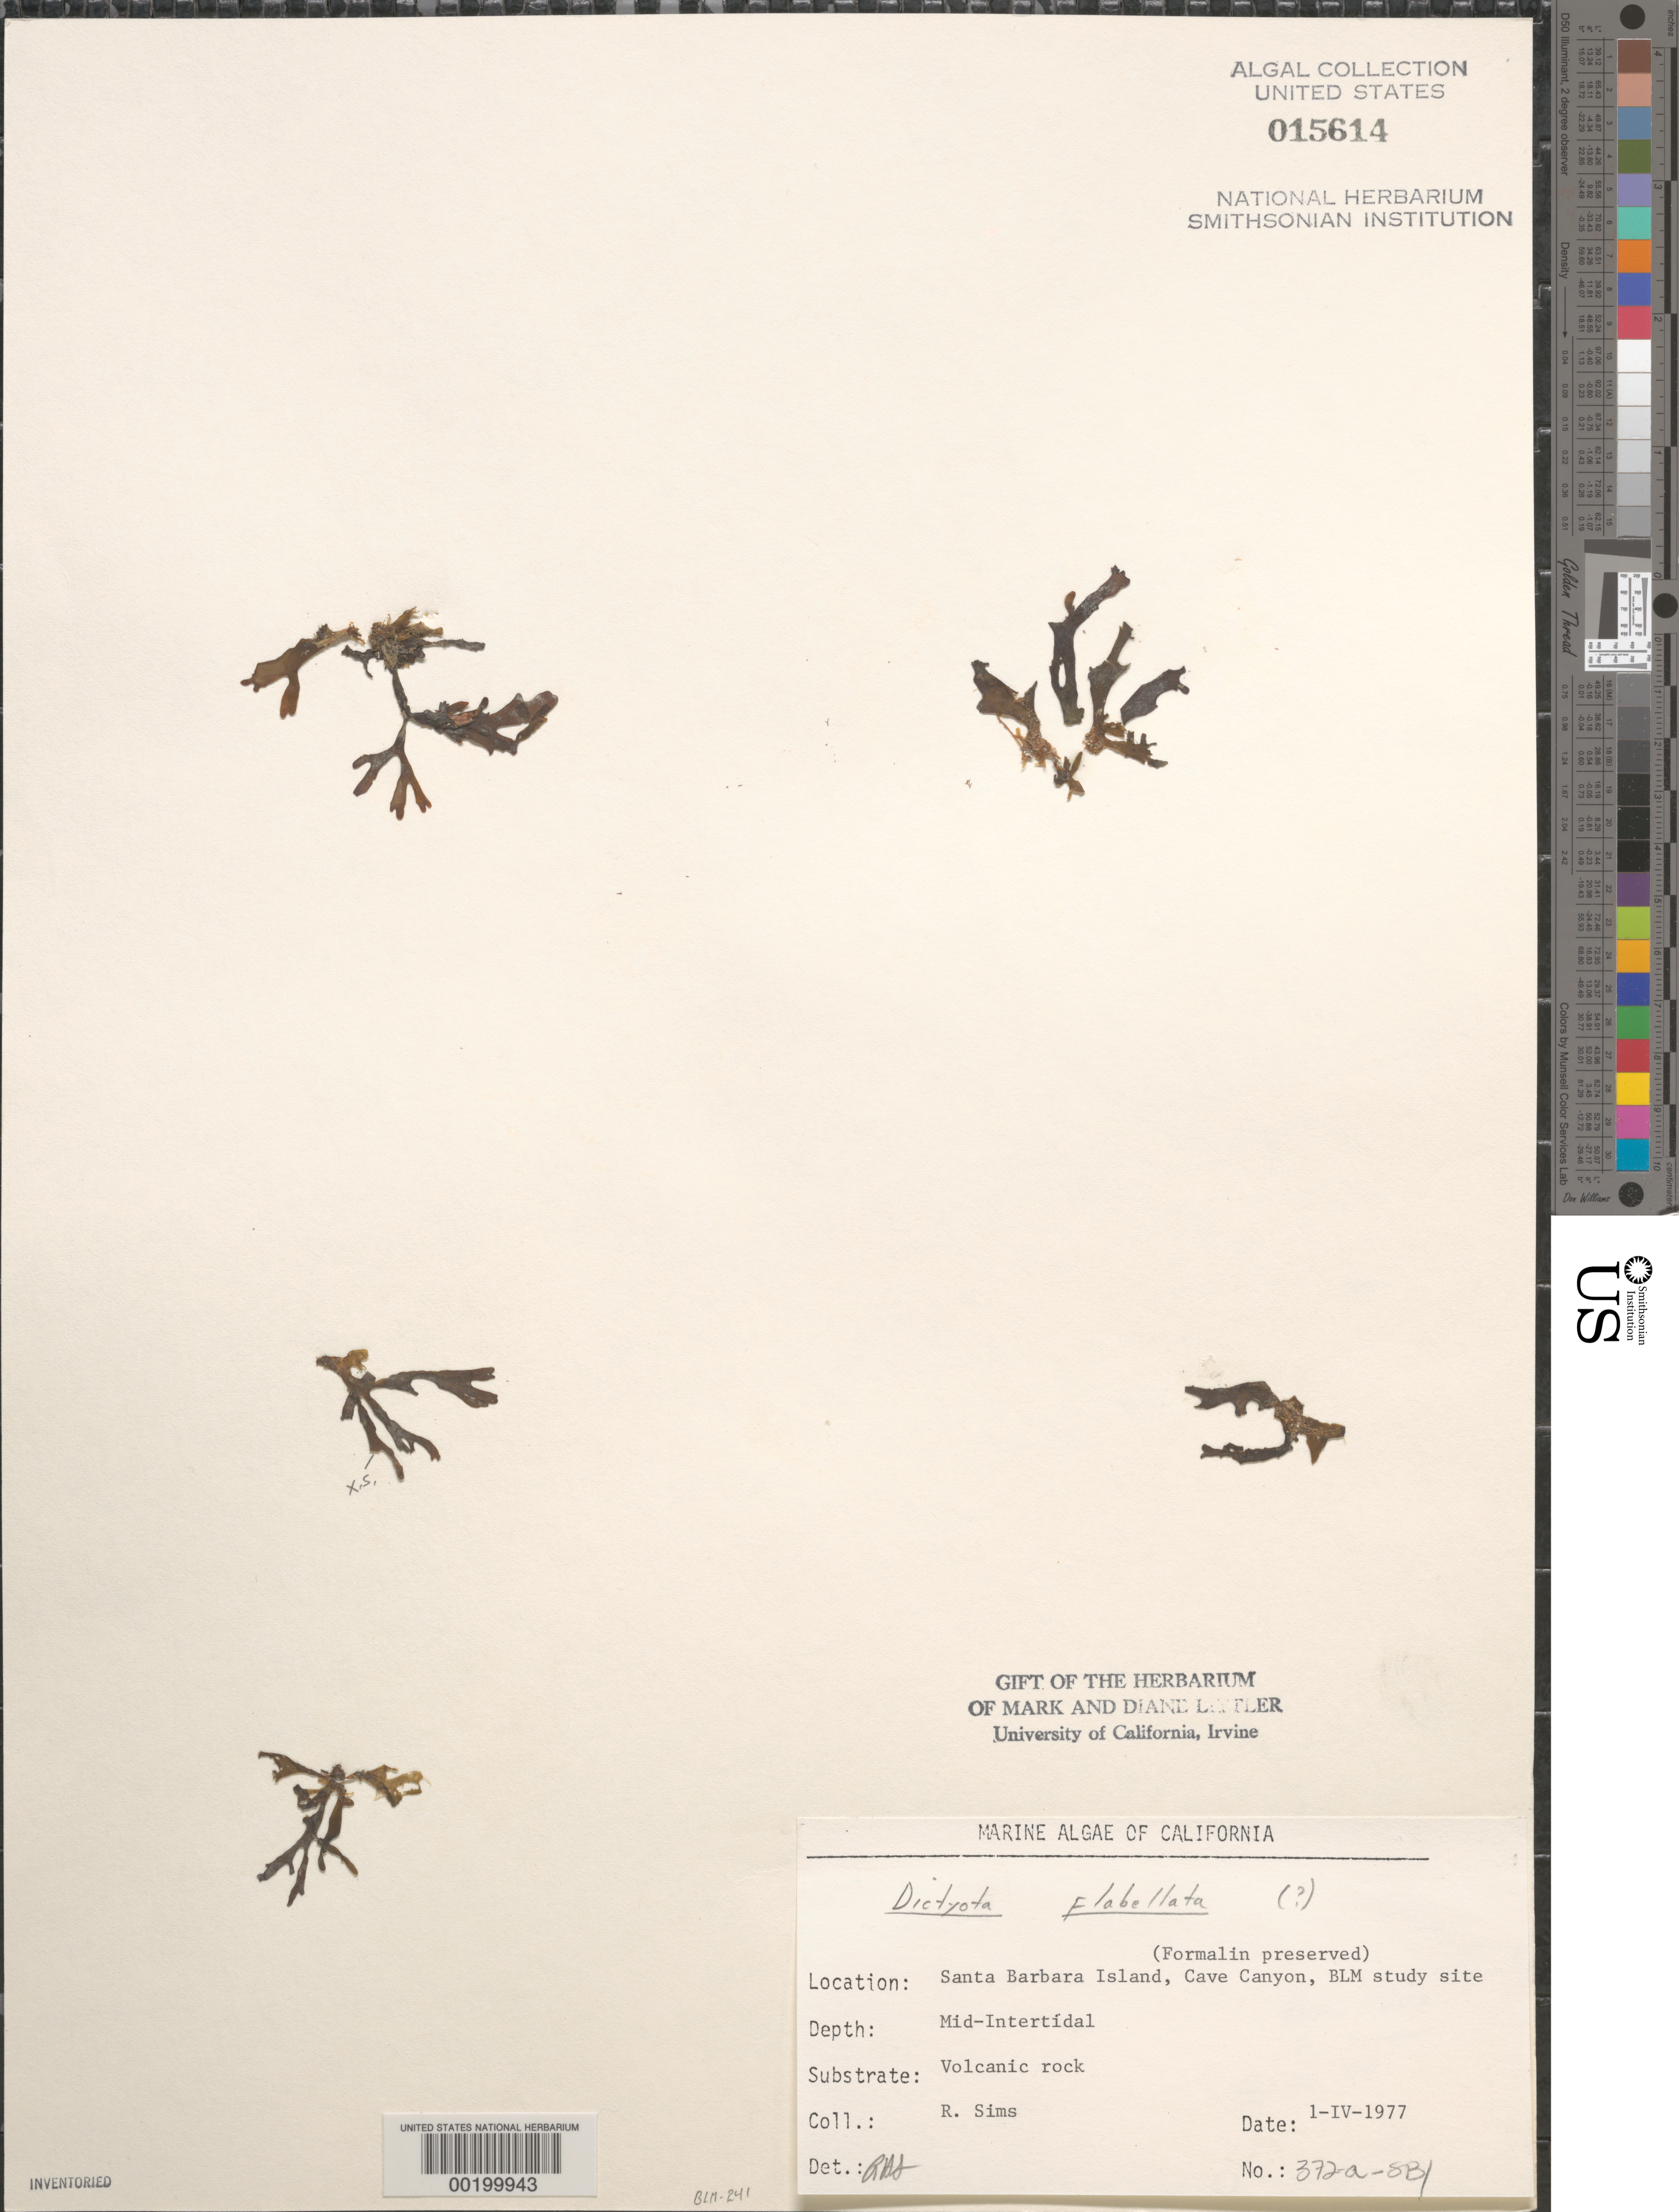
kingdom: Chromista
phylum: Ochrophyta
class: Phaeophyceae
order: Dictyotales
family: Dictyotaceae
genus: Dictyota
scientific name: Dictyota flabellata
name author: (Collins) Setch. & N.L. Gardner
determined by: Sims, Robert H.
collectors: R. H. Sims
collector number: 372a-sbi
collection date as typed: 01 Apr 1977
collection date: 1977-04-01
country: United States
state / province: California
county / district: Santa Barbara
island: Santa Barbara Island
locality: Cave Canyon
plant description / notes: BLM-SOCALBIGHT Rocky Intertidal Survey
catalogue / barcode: US 15614